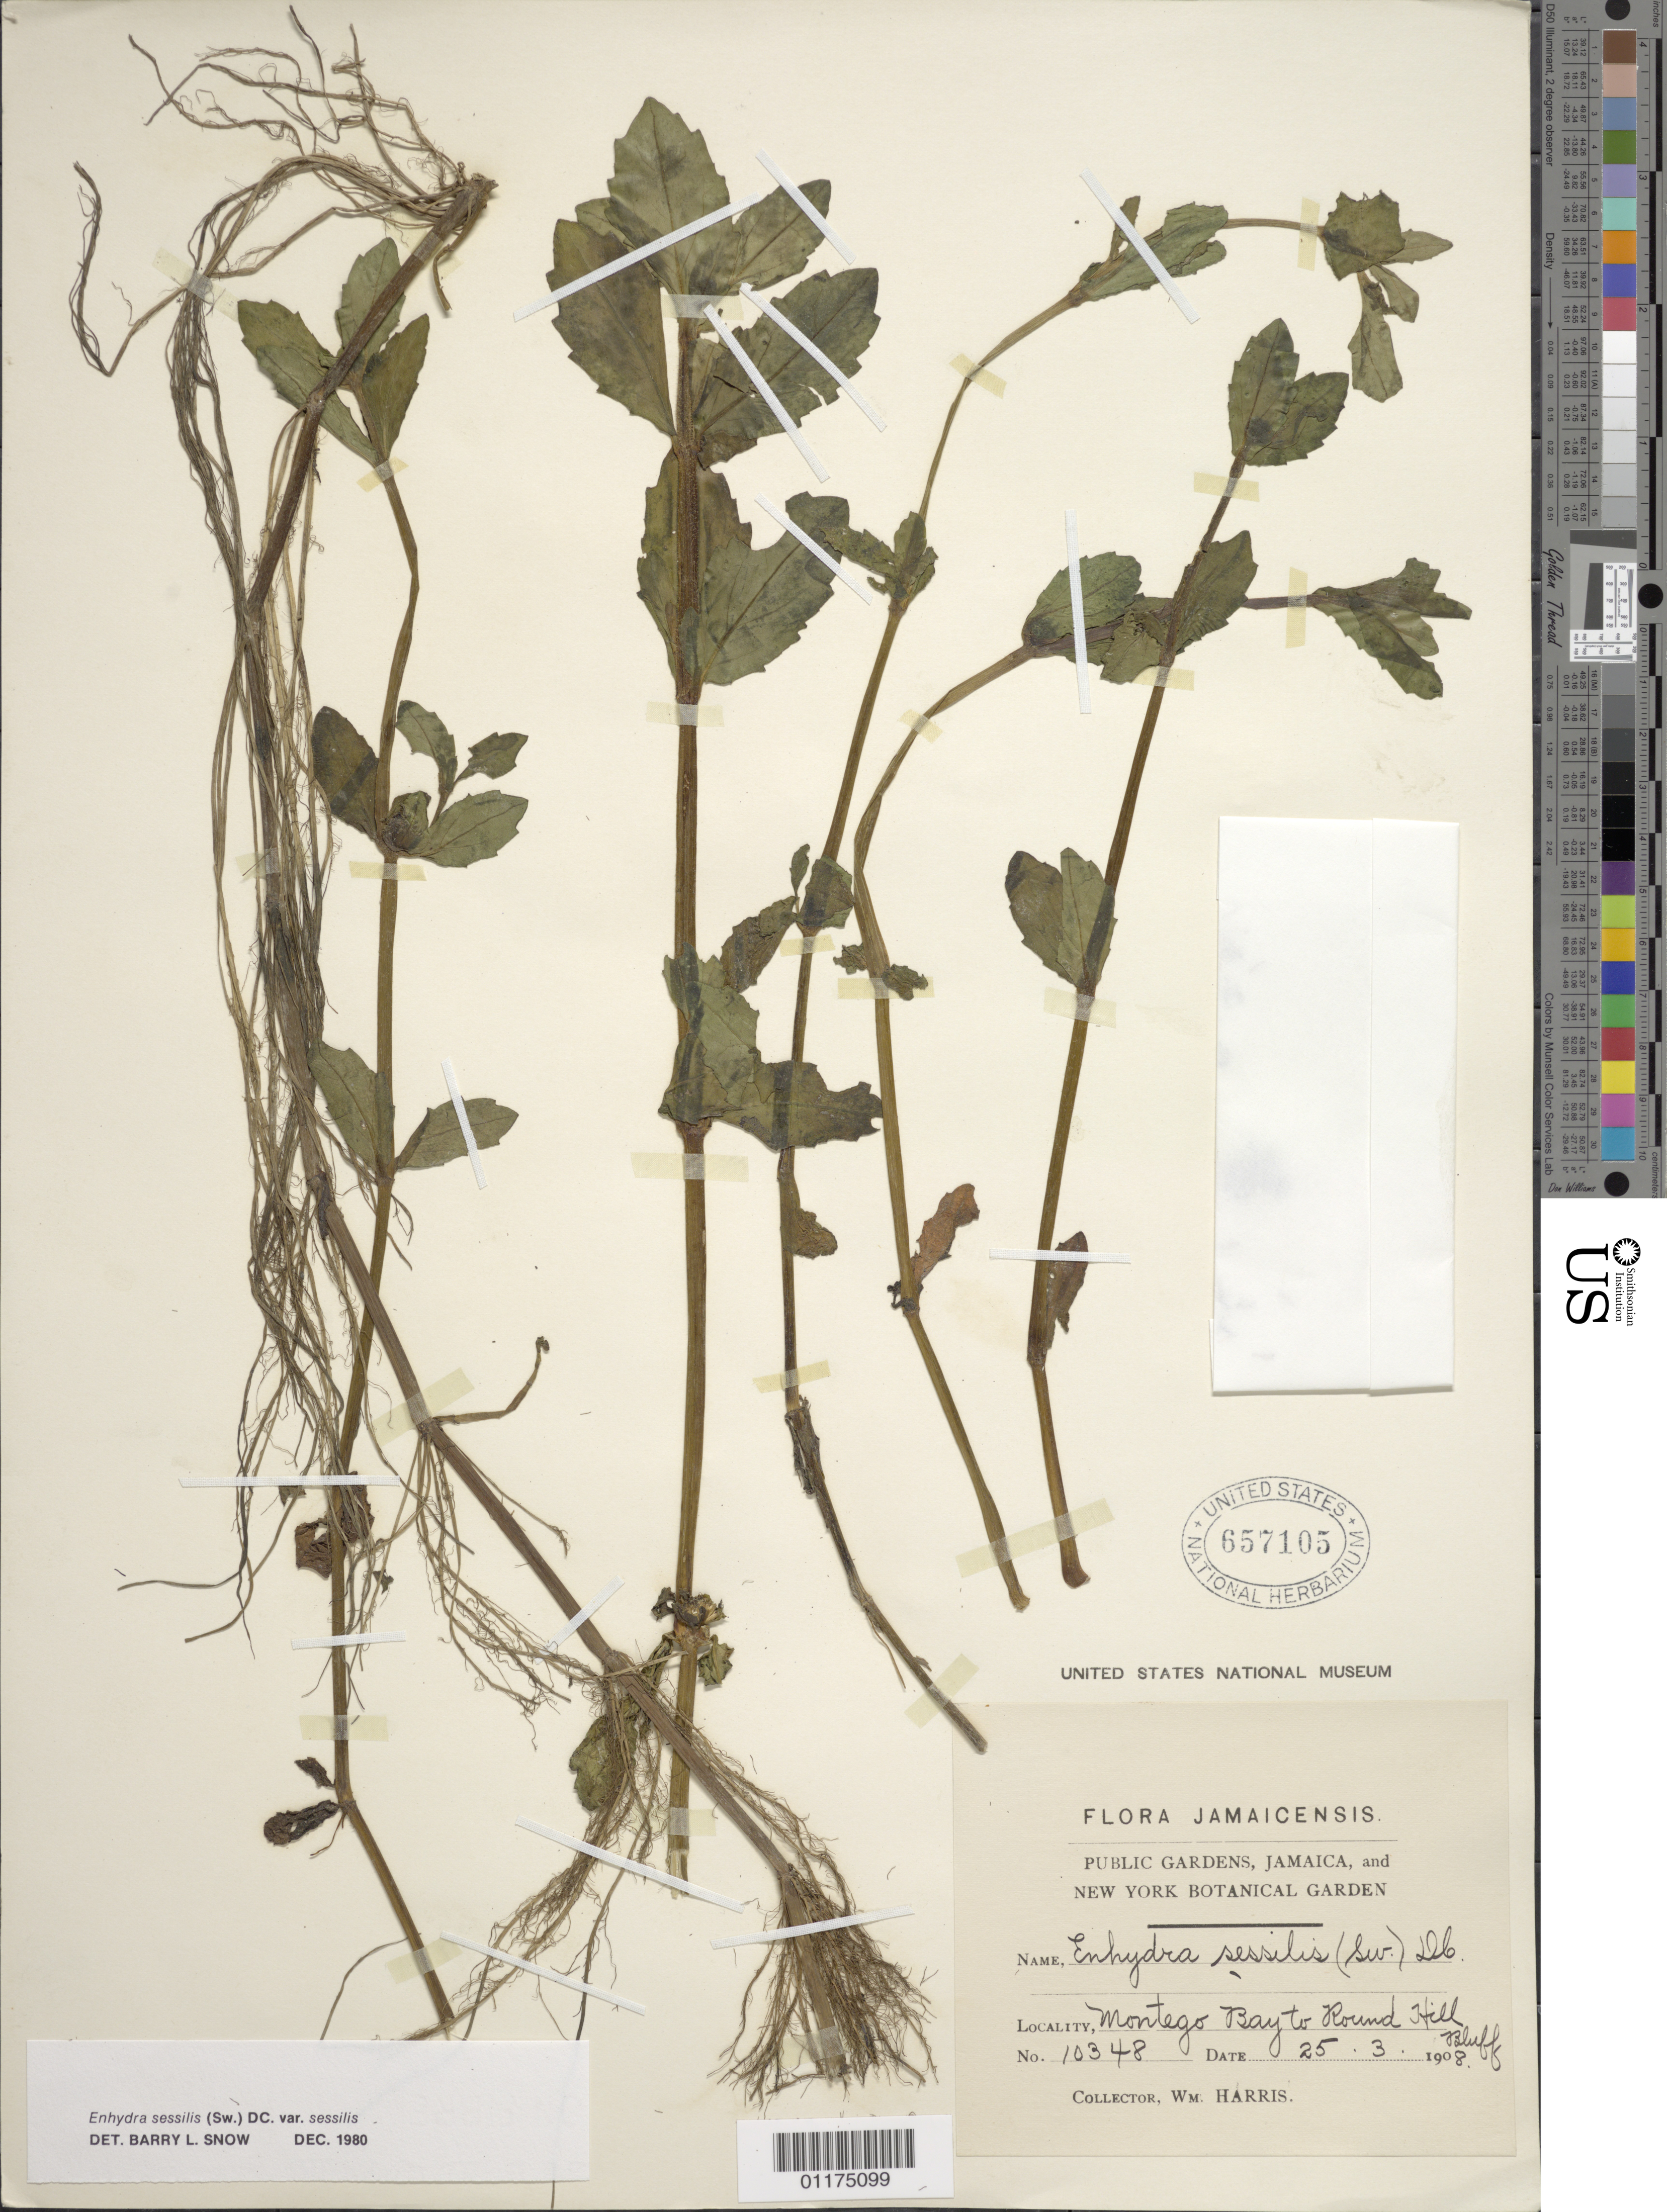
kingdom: Plantae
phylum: Tracheophyta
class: Magnoliopsida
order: Asterales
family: Asteraceae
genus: Enhydra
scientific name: Enhydra sessilis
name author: (Sw.) DC.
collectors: W. Harris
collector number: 10348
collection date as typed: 25 Mar 1908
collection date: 1908-03-25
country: Jamaica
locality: Montego Bay to Round Hill Bluff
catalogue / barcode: US 657105